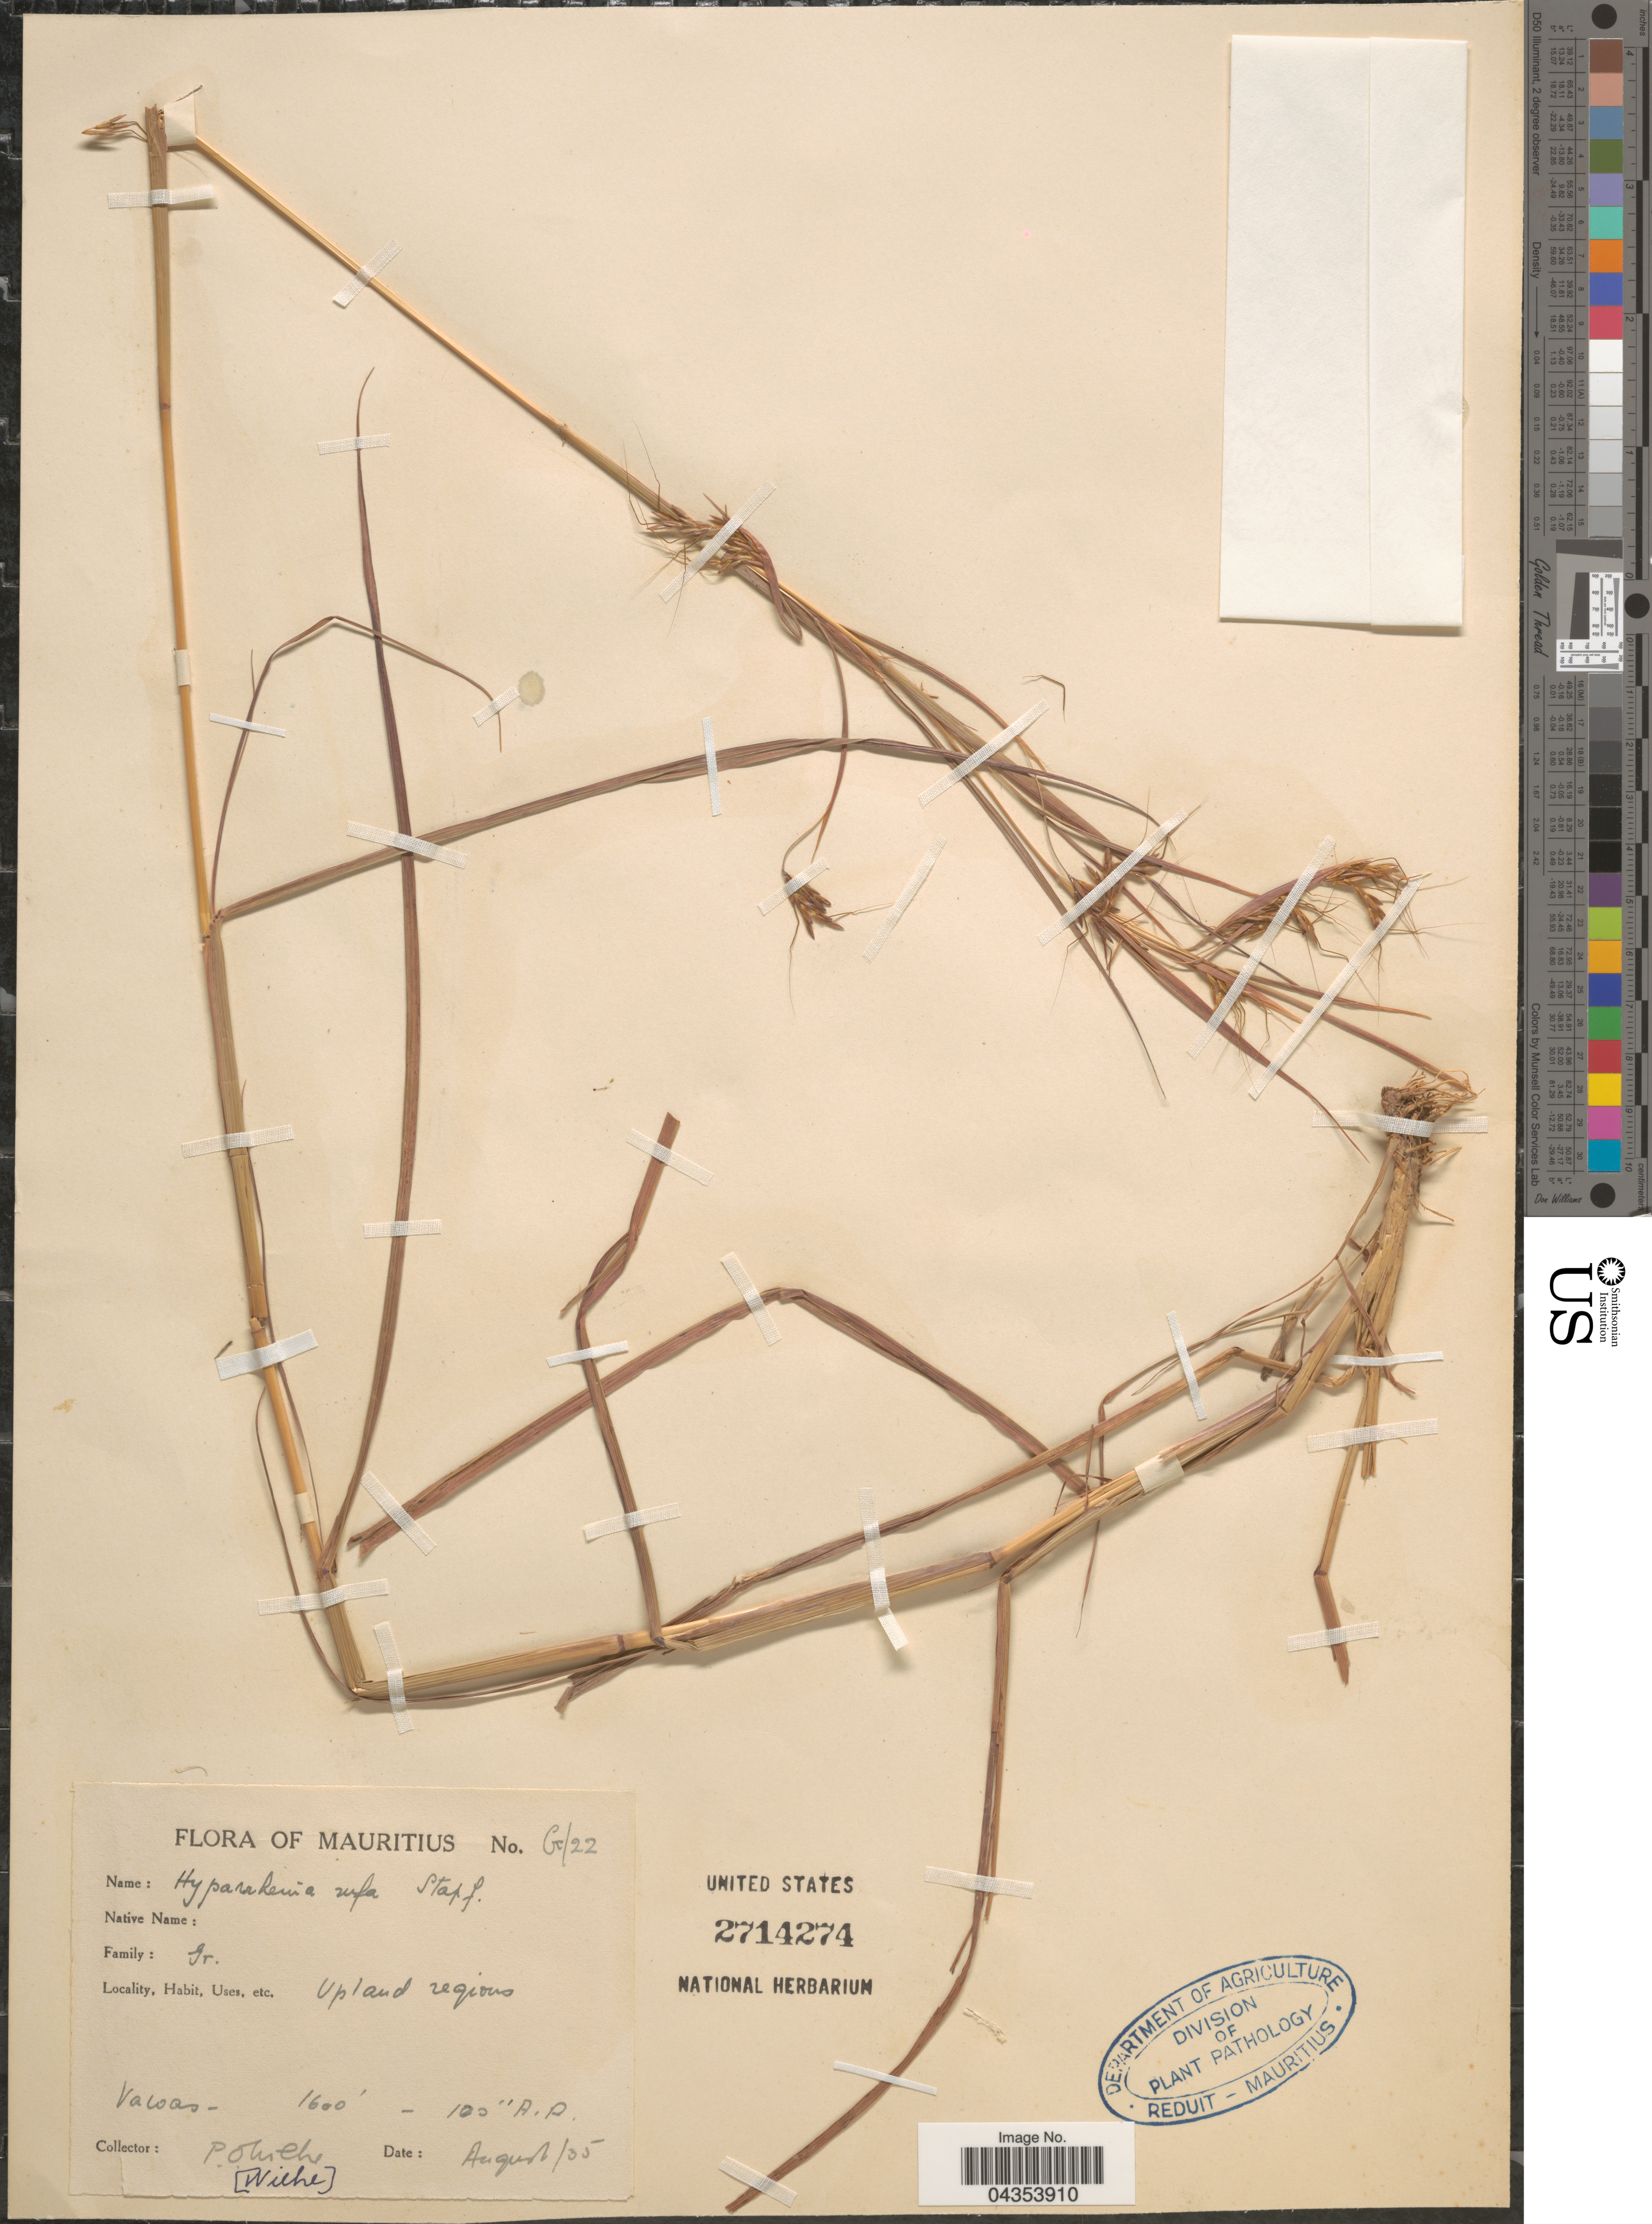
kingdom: Plantae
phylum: Tracheophyta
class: Liliopsida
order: Poales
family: Poaceae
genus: Hyparrhenia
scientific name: Hyparrhenia rufa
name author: (Nees) Stapf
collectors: P. Wiehe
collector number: G/22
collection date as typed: Transcribed d/m/y: /8/35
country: Mauritius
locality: Upland regions. Vawas.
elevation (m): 488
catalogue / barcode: US 2714274